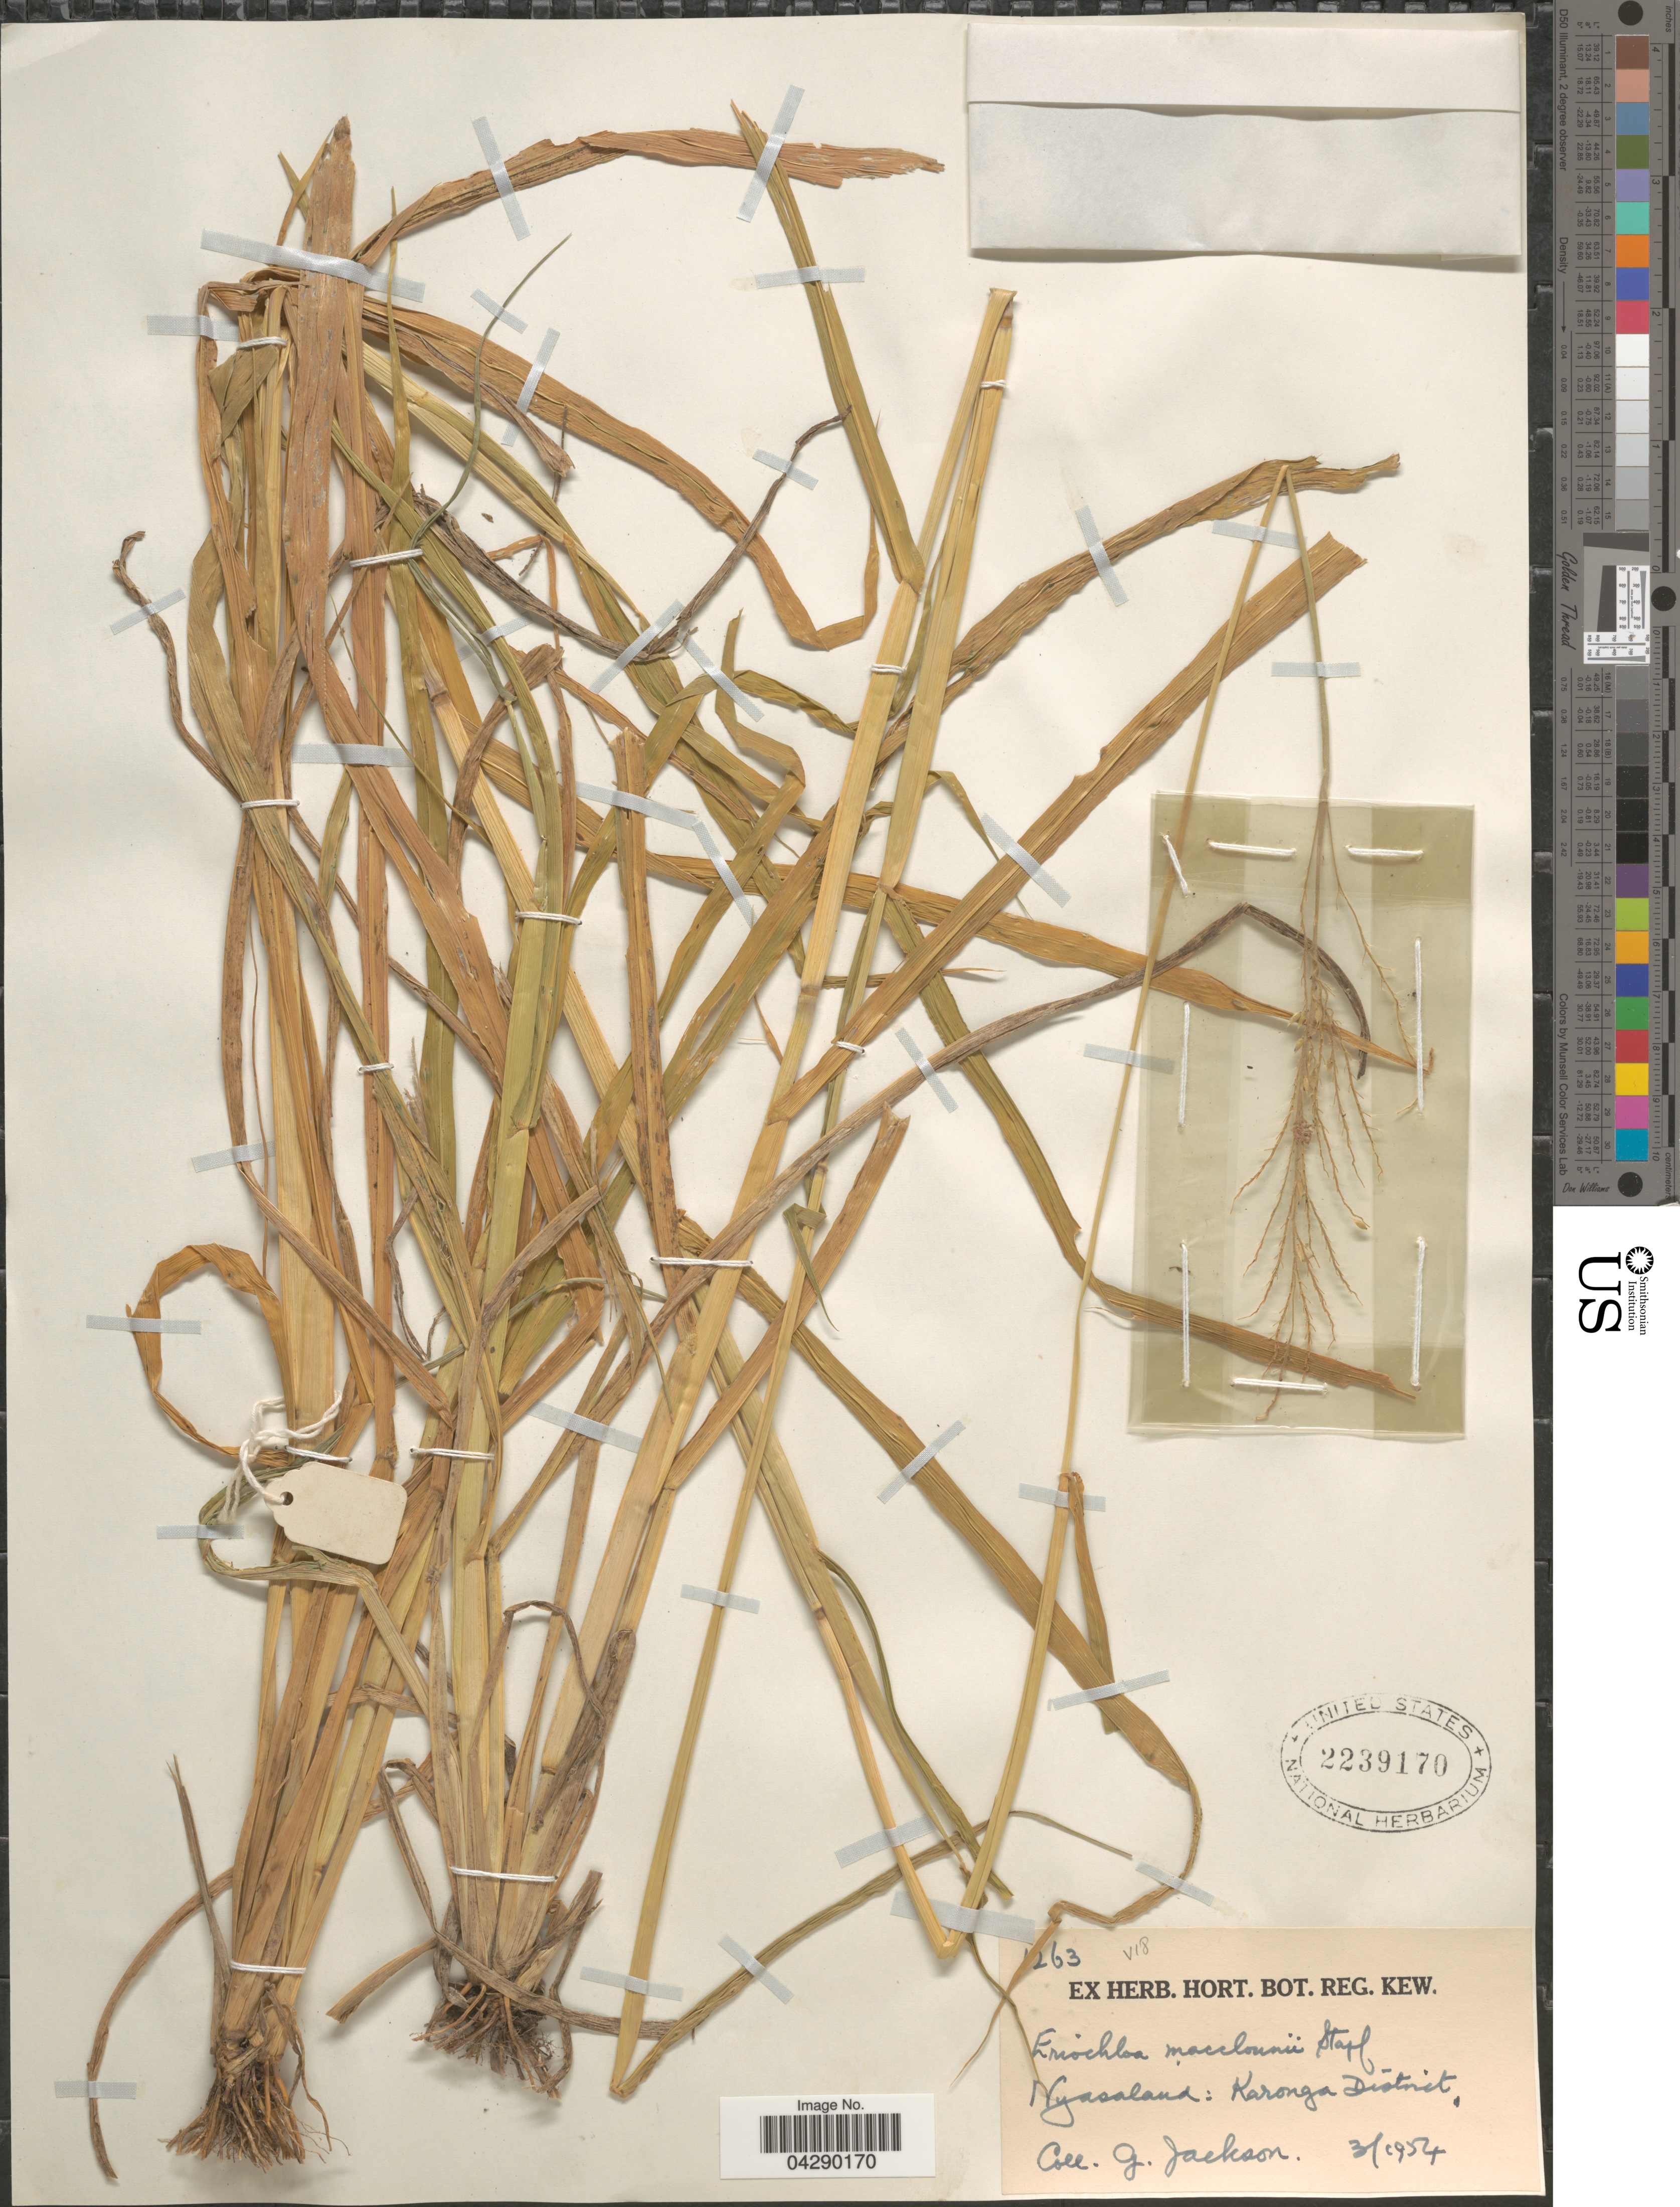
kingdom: Plantae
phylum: Tracheophyta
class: Liliopsida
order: Poales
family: Poaceae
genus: Eriochloa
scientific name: Eriochloa macclounii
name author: Stapf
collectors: G. Jackson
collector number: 1263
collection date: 1954-03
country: Malawi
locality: Nyasaland: Karonga District.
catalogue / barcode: US 2239170